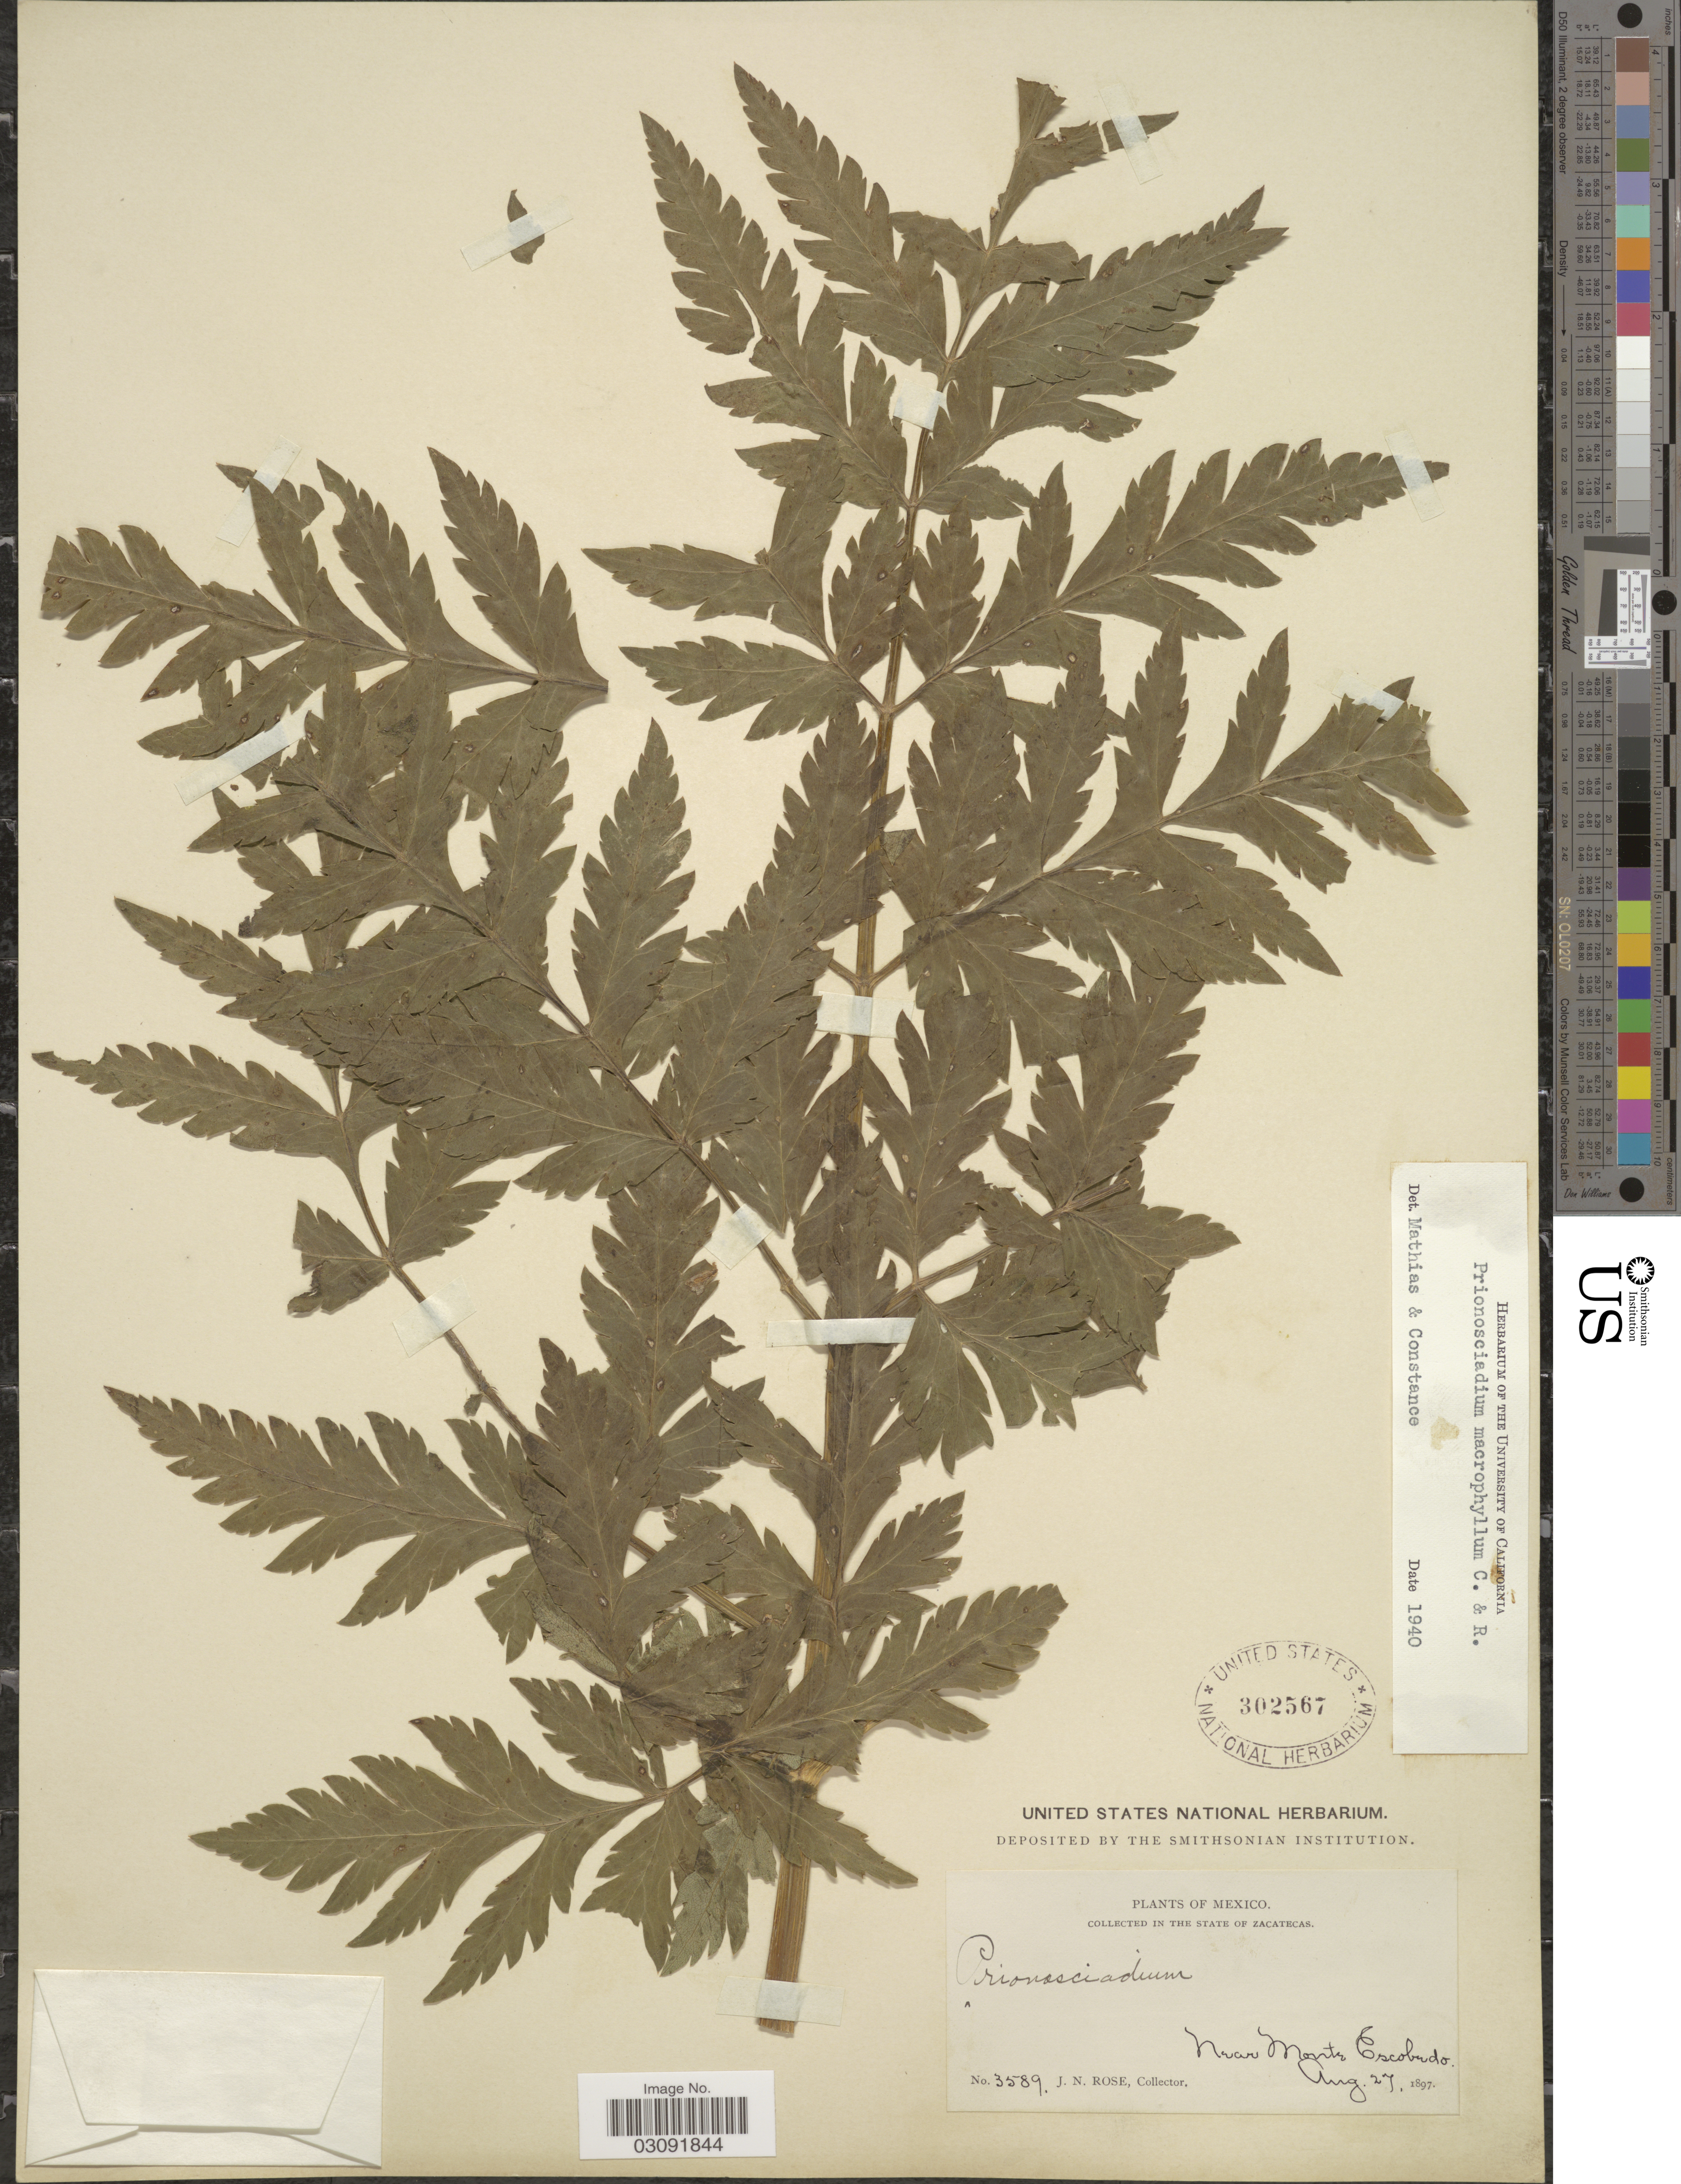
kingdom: Plantae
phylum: Tracheophyta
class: Magnoliopsida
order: Apiales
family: Apiaceae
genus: Prionosciadium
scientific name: Prionosciadium macrophyllum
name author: J.M. Coult. & Rose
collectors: J. N. Rose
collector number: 3589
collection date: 1897-08-27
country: Mexico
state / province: Zacatecas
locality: In The State of Zacatecas, Near Monte Escobedo.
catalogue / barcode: US 302567